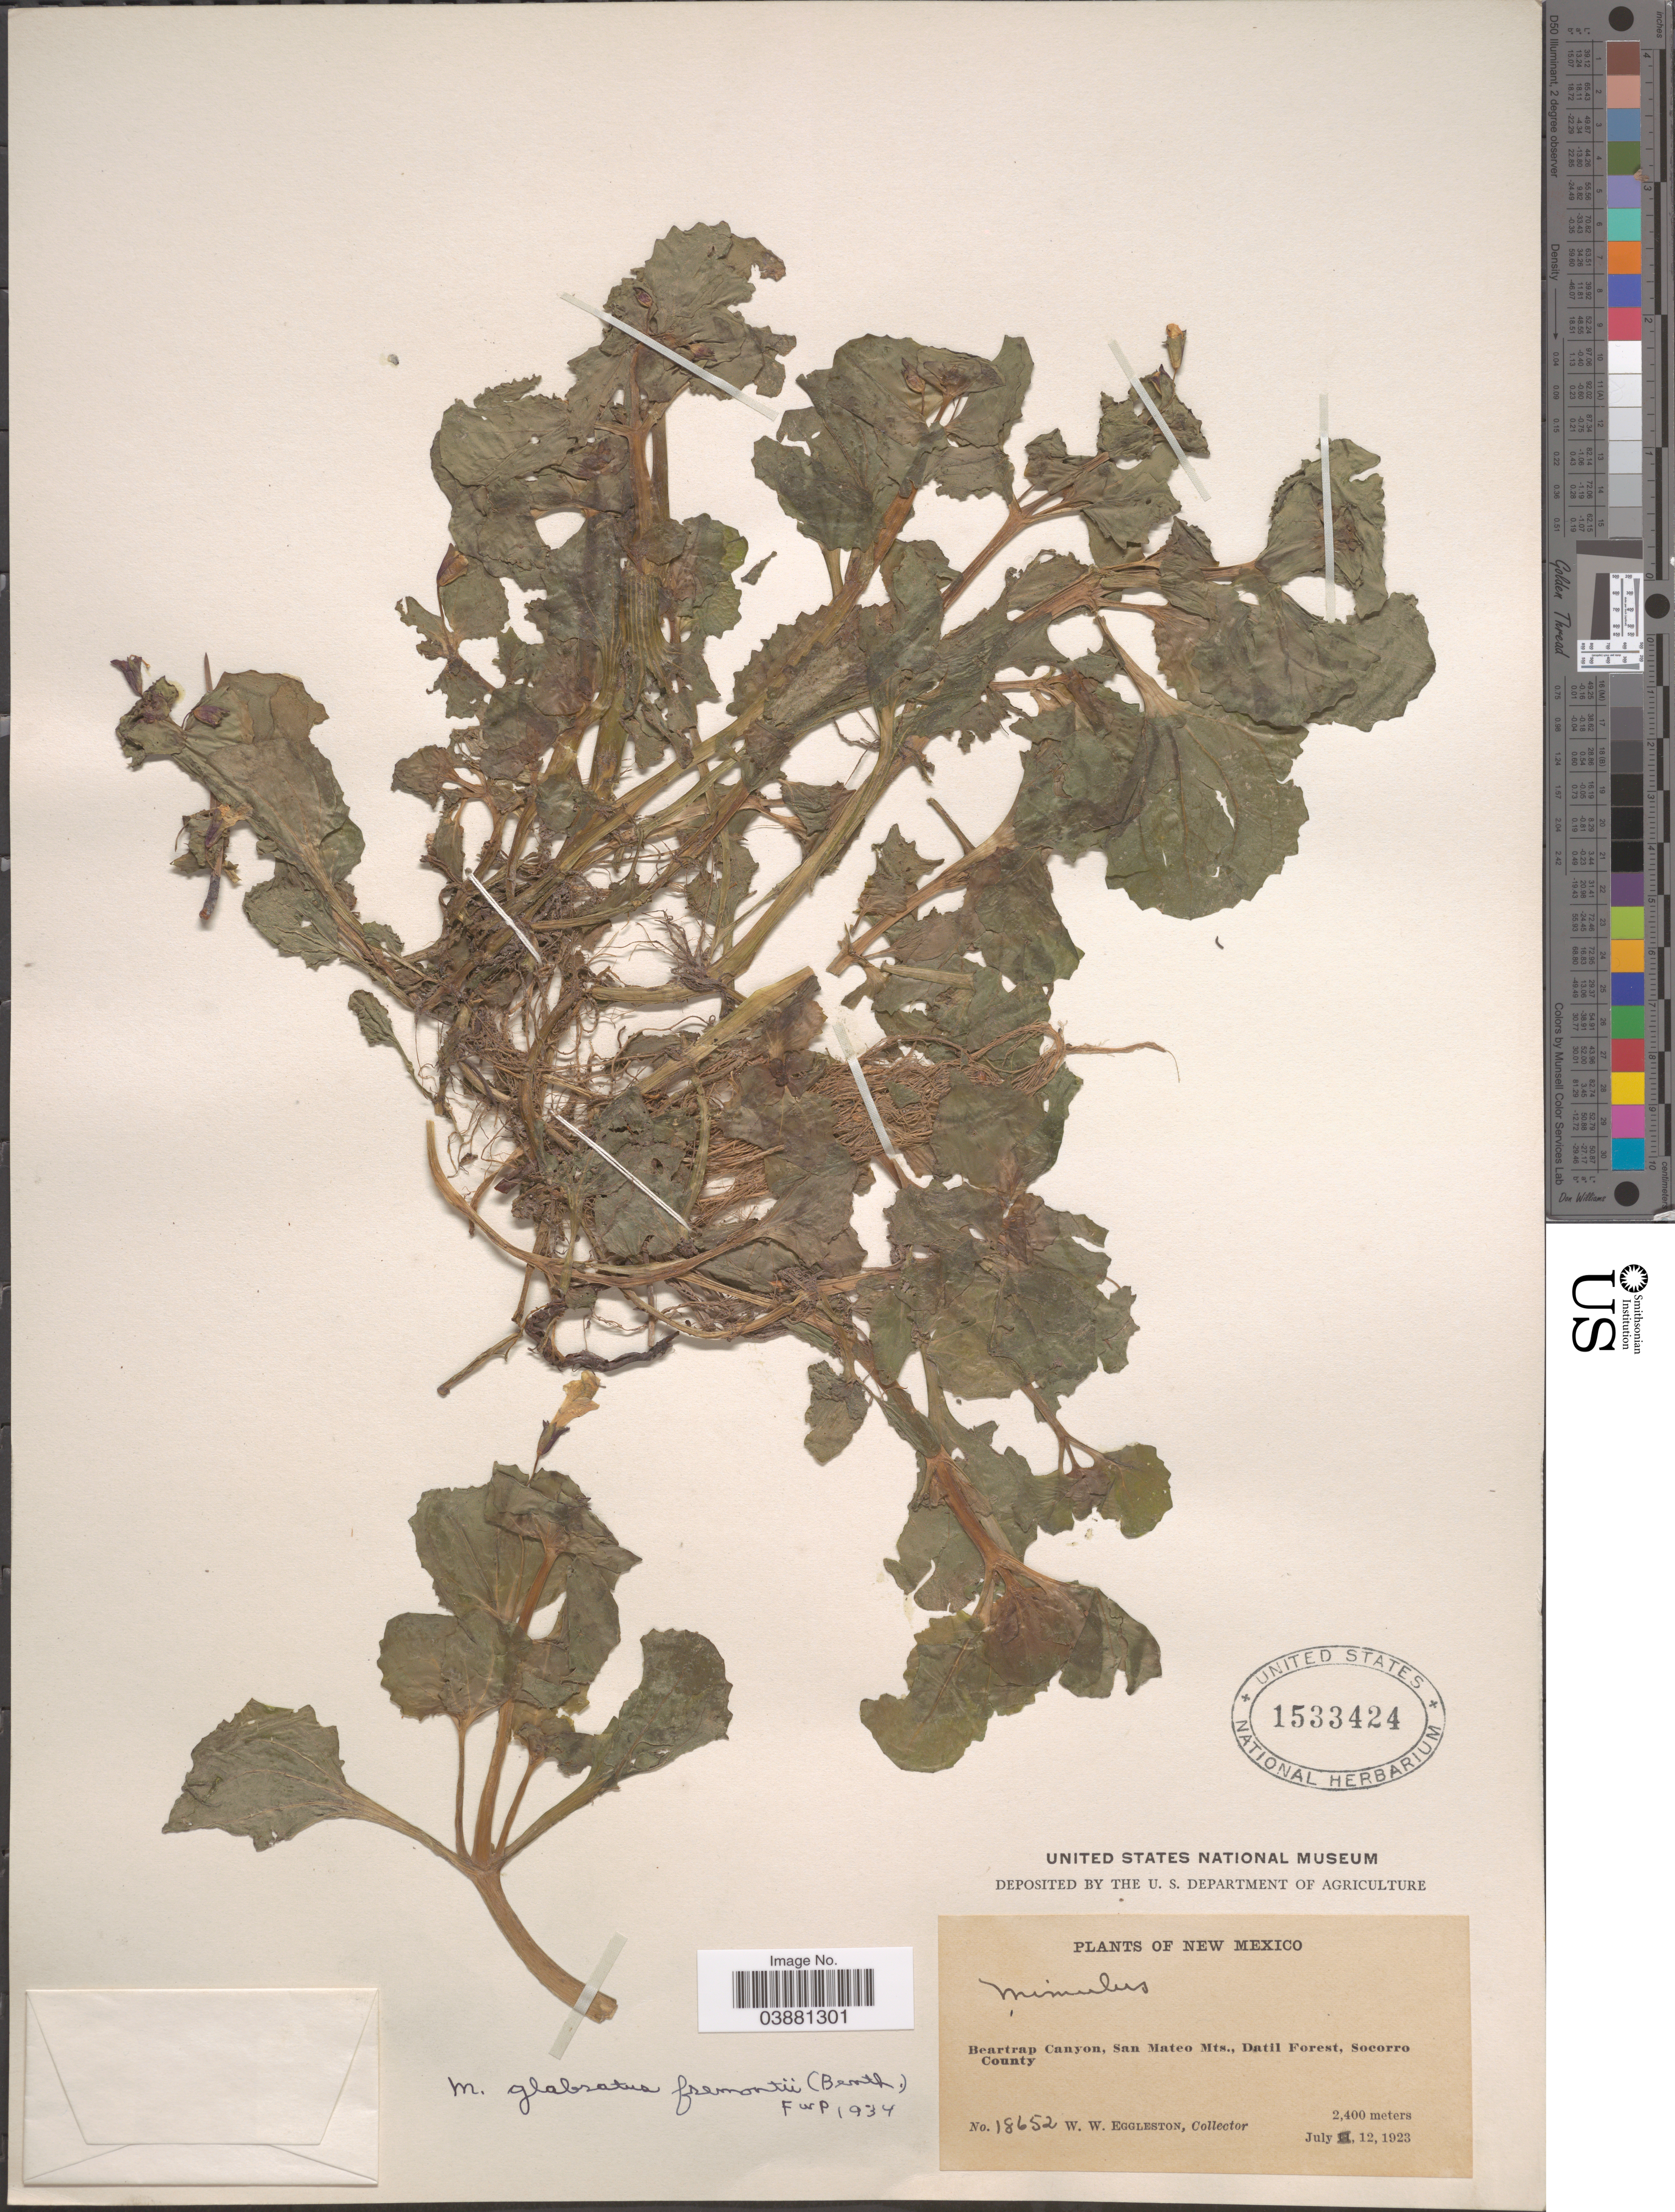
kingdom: Plantae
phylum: Tracheophyta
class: Magnoliopsida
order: Lamiales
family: Phrymaceae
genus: Mimulus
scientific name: Mimulus glabratus var. fremontii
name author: Kunth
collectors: W. W. Eggleston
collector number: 18652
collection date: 1923-07-12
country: United States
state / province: New Mexico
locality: Beartrap Canyon, San Mateo Mts., Datil Forest, Socorro County.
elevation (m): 2400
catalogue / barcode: US 1533424